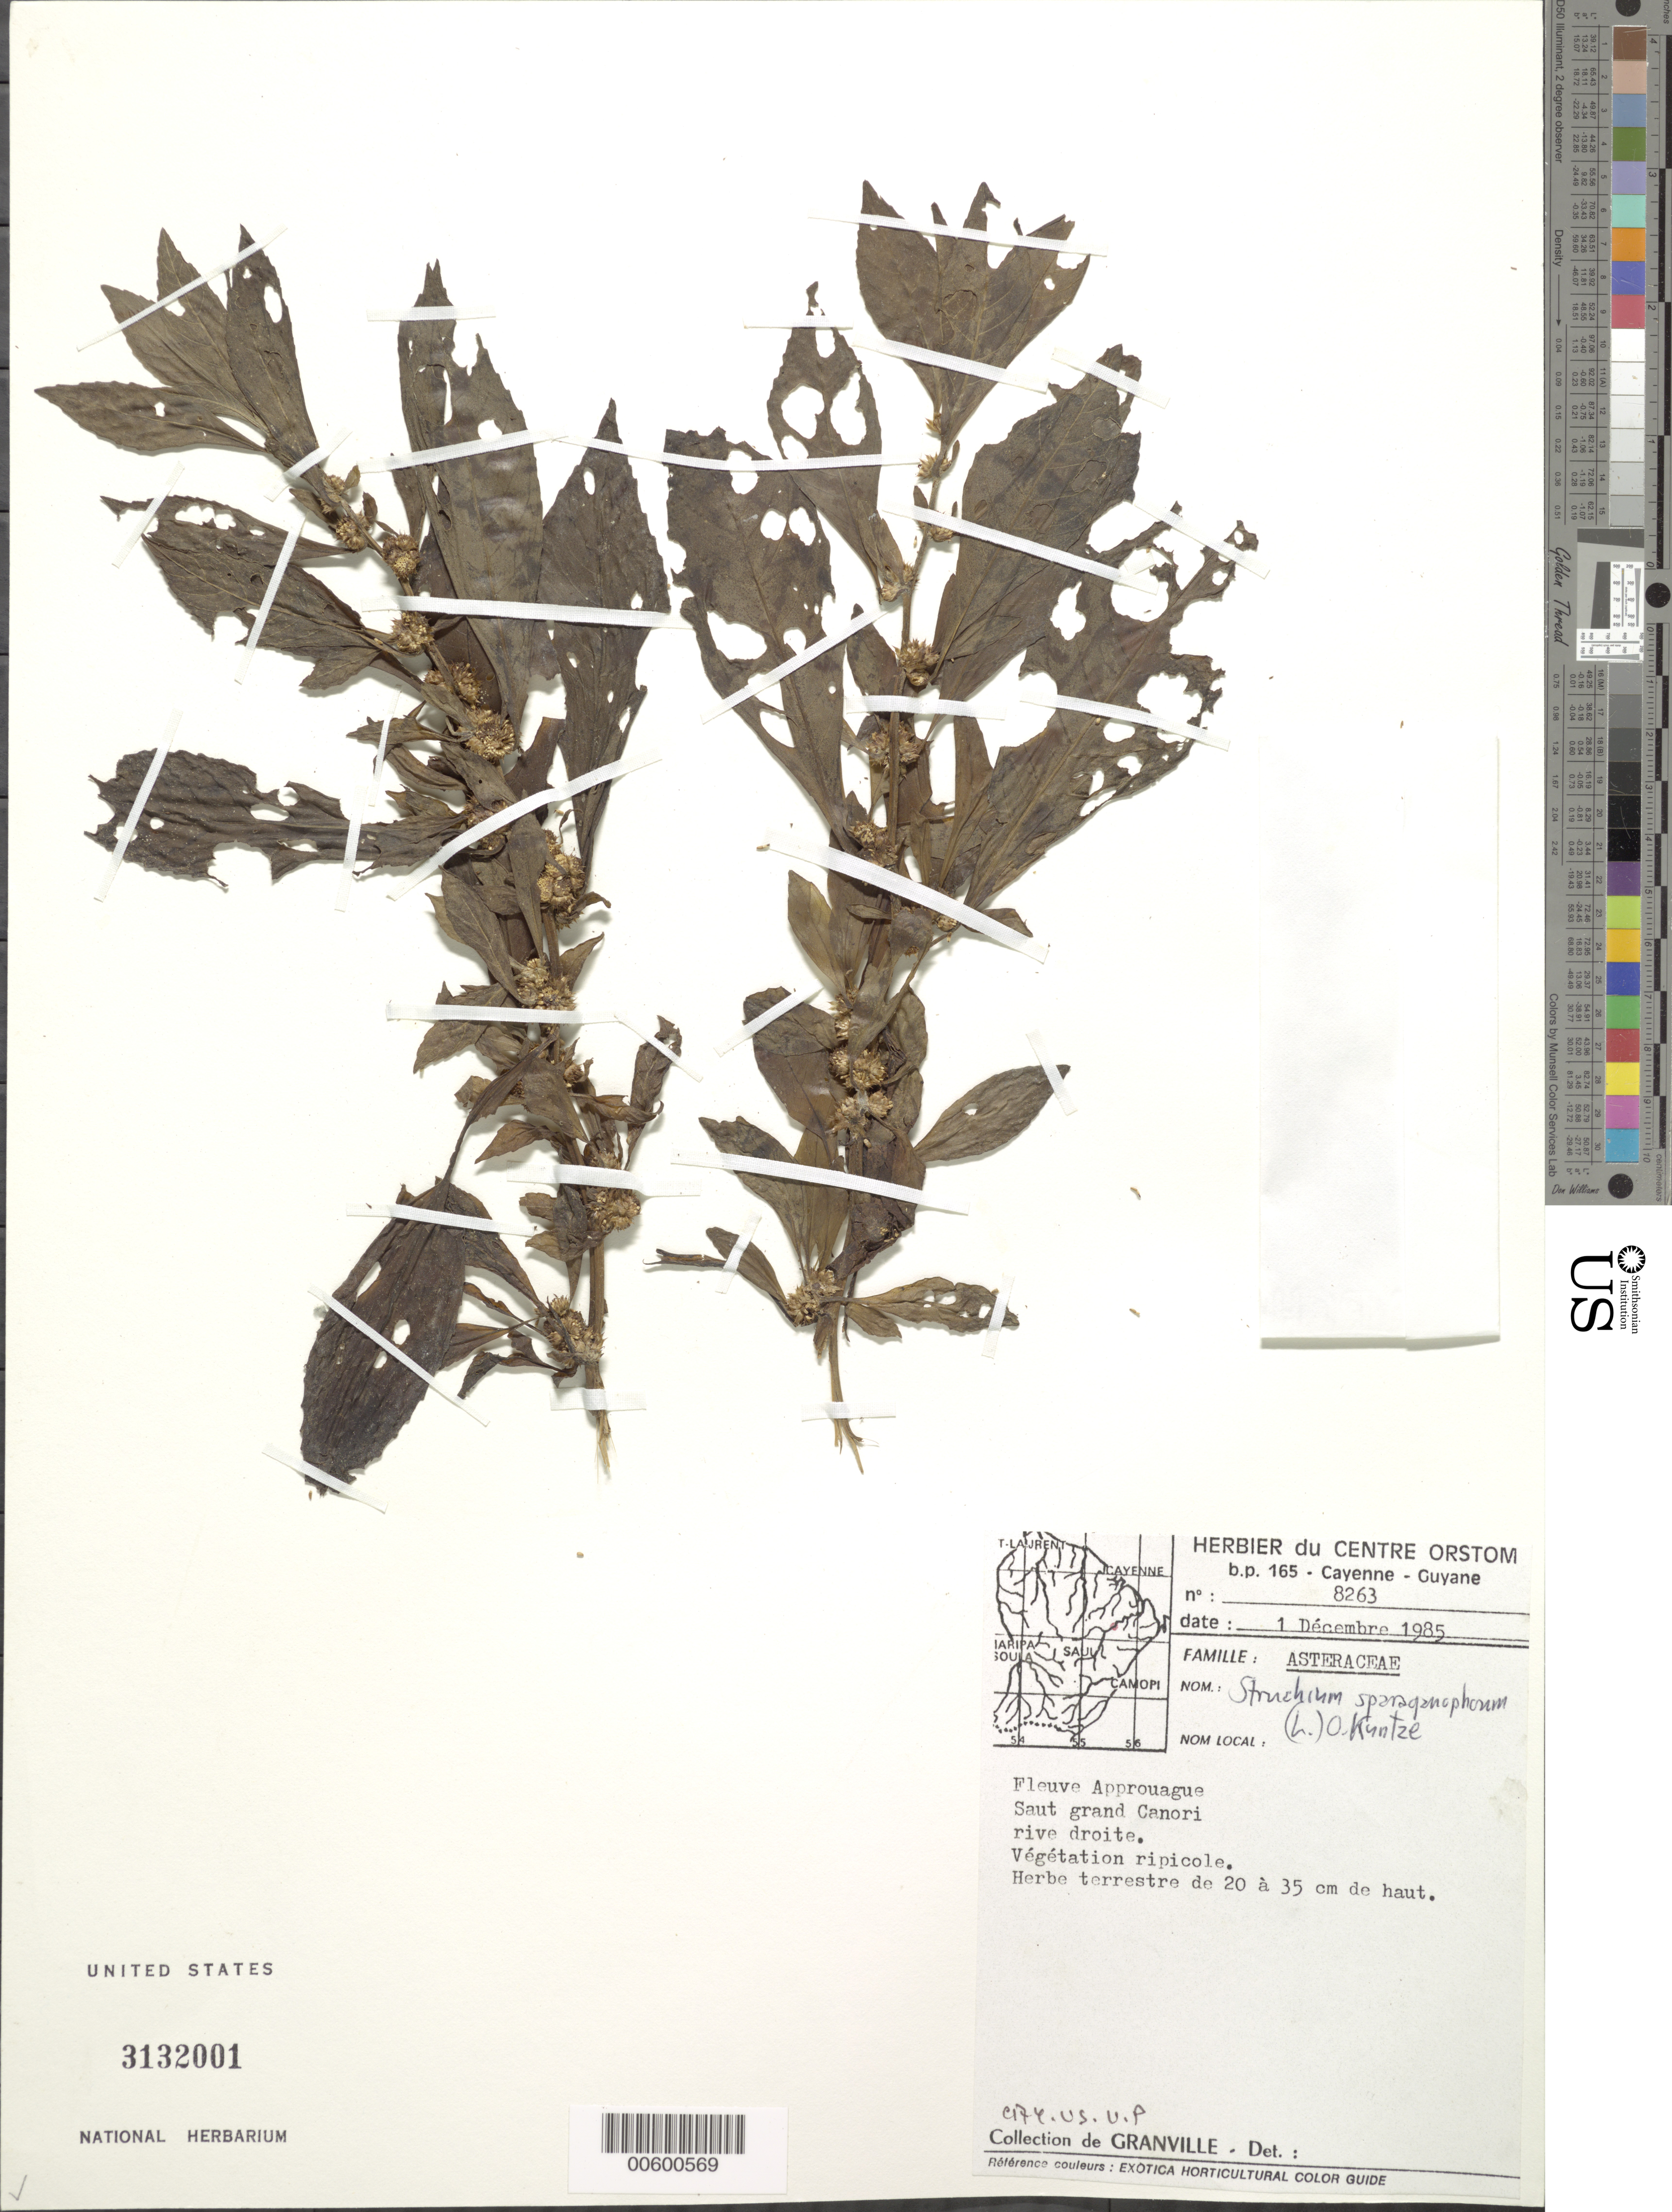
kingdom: Plantae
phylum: Tracheophyta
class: Magnoliopsida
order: Asterales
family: Asteraceae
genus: Struchium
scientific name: Struchium sparganophorum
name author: (L.) Kuntze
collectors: J.-J. de Granville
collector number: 8263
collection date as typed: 1-Dec-85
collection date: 1985-12-01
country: French Guiana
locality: Approuague R., Saut grand Cañori, rive droite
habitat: Vegetaion ripicole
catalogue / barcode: US 3132001